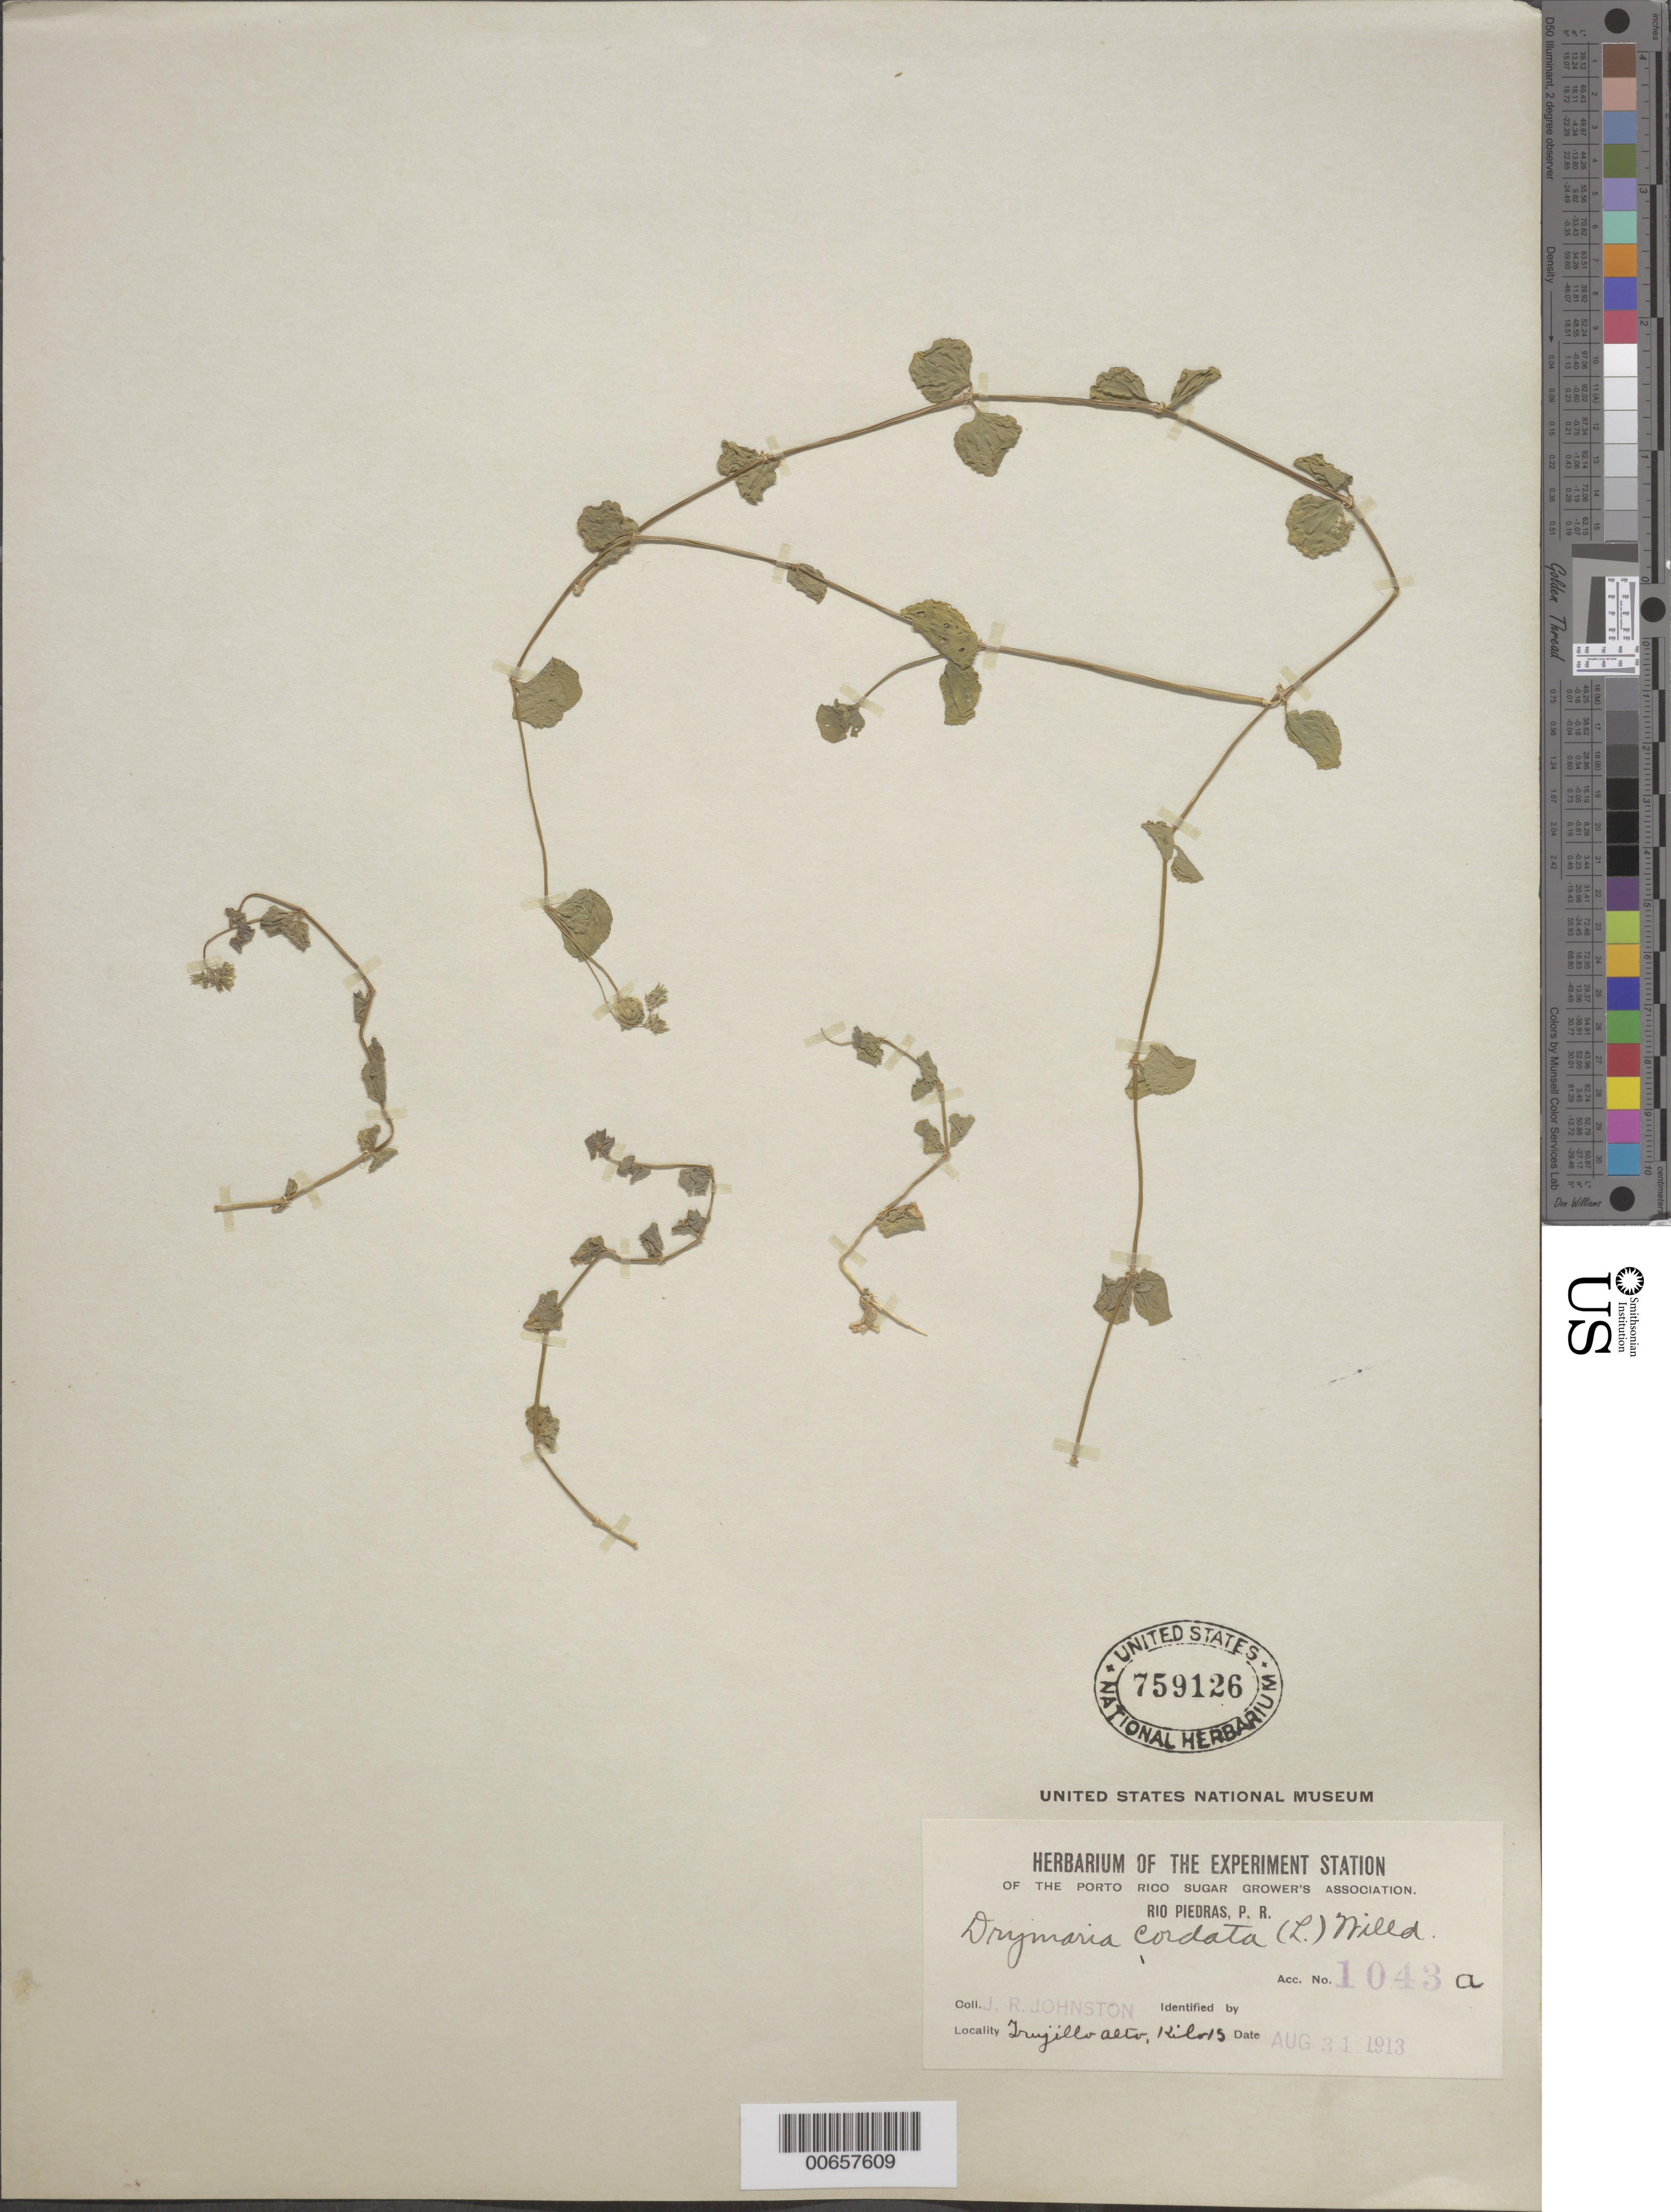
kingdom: Plantae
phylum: Tracheophyta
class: Magnoliopsida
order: Caryophyllales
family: Caryophyllaceae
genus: Drymaria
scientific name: Drymaria cordata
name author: (L.) Willd. ex Schult.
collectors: J. Johnston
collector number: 1043 a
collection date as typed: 31 Aug 1913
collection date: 1913-08-31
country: Puerto Rico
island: Greater Antilles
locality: Rio Piedras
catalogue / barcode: US 759126